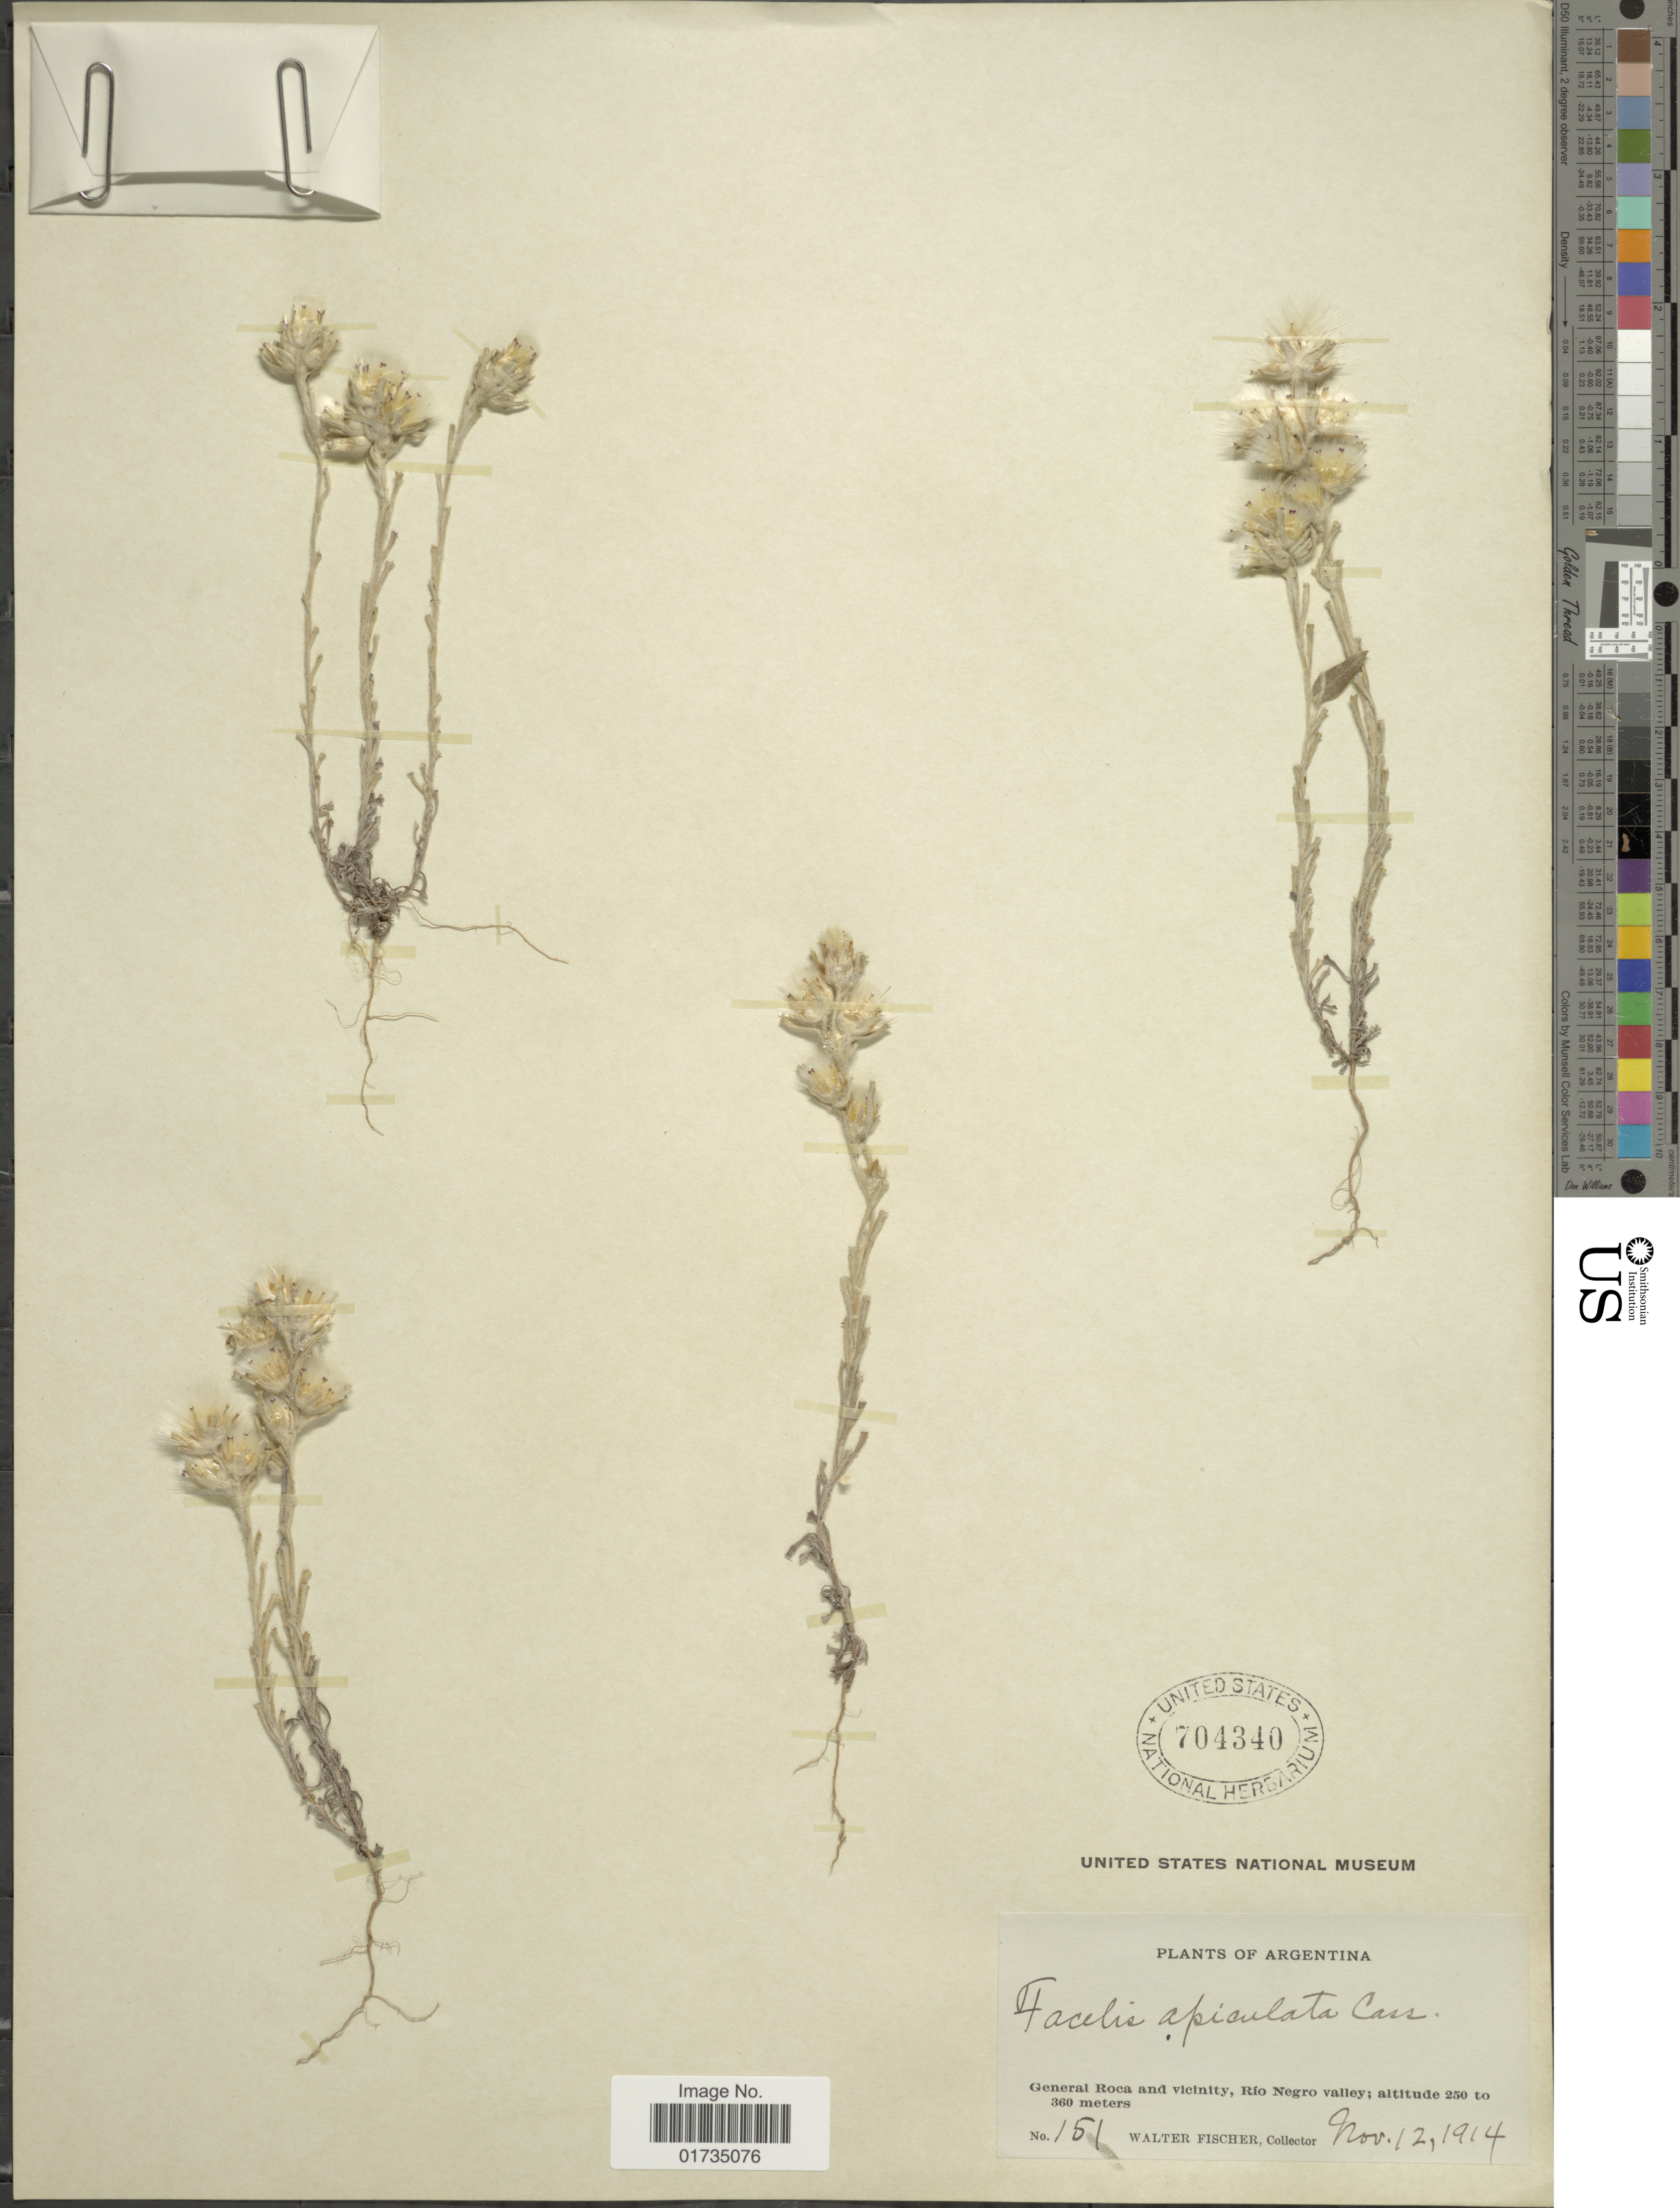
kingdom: Plantae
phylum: Tracheophyta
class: Magnoliopsida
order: Asterales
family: Asteraceae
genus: Facelis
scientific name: Facelis retusa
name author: (Lam.) Sch. Bip.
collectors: W. Fischer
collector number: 151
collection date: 1914-11-12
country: Argentina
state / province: Rio Negro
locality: Argentina. General Roca and vicinity, Rio Negro valley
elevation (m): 250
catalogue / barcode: US 704340